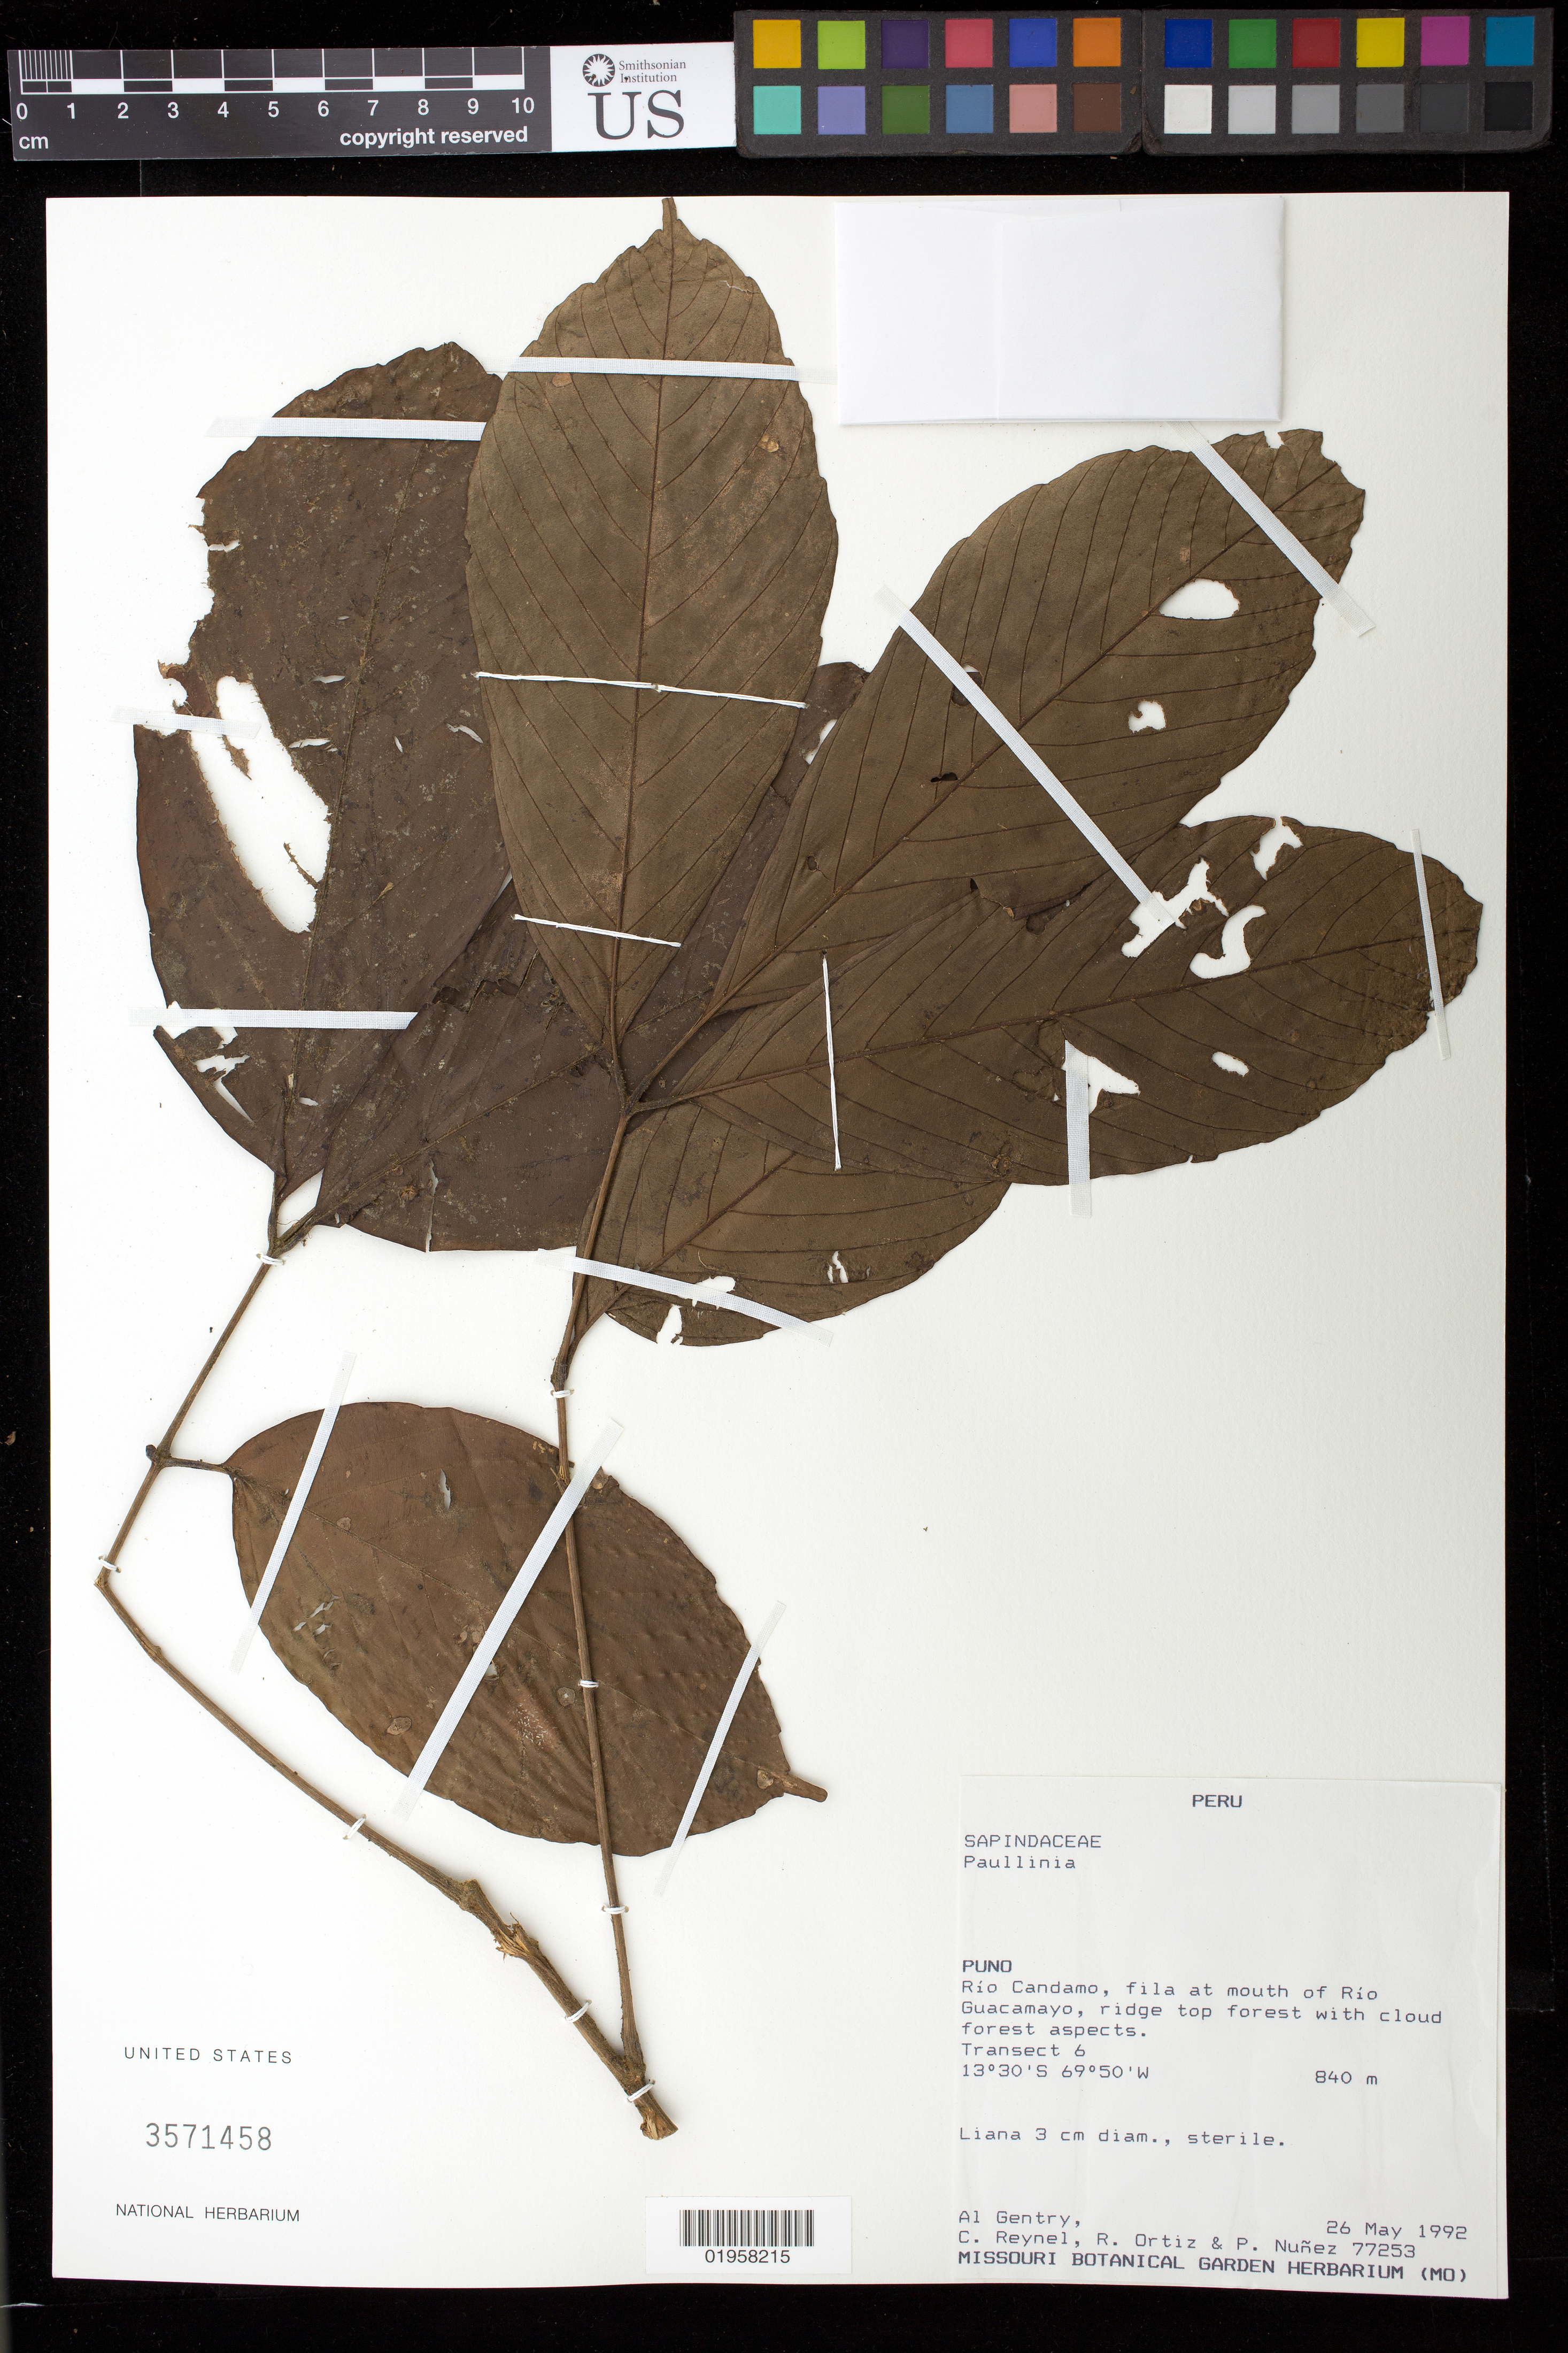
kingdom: Plantae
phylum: Tracheophyta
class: Magnoliopsida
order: Sapindales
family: Sapindaceae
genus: Paullinia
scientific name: Paullinia sp.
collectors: A. H. Gentry, C. Reynel, R. Tún Ortiz & P. Núñez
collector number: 77253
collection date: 1992-05-26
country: Peru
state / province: Puno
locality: Río Candamo, fila at mouth of Río Guacamayo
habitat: Ridge top forest with cloud forest aspects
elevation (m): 840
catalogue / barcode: US 3571458